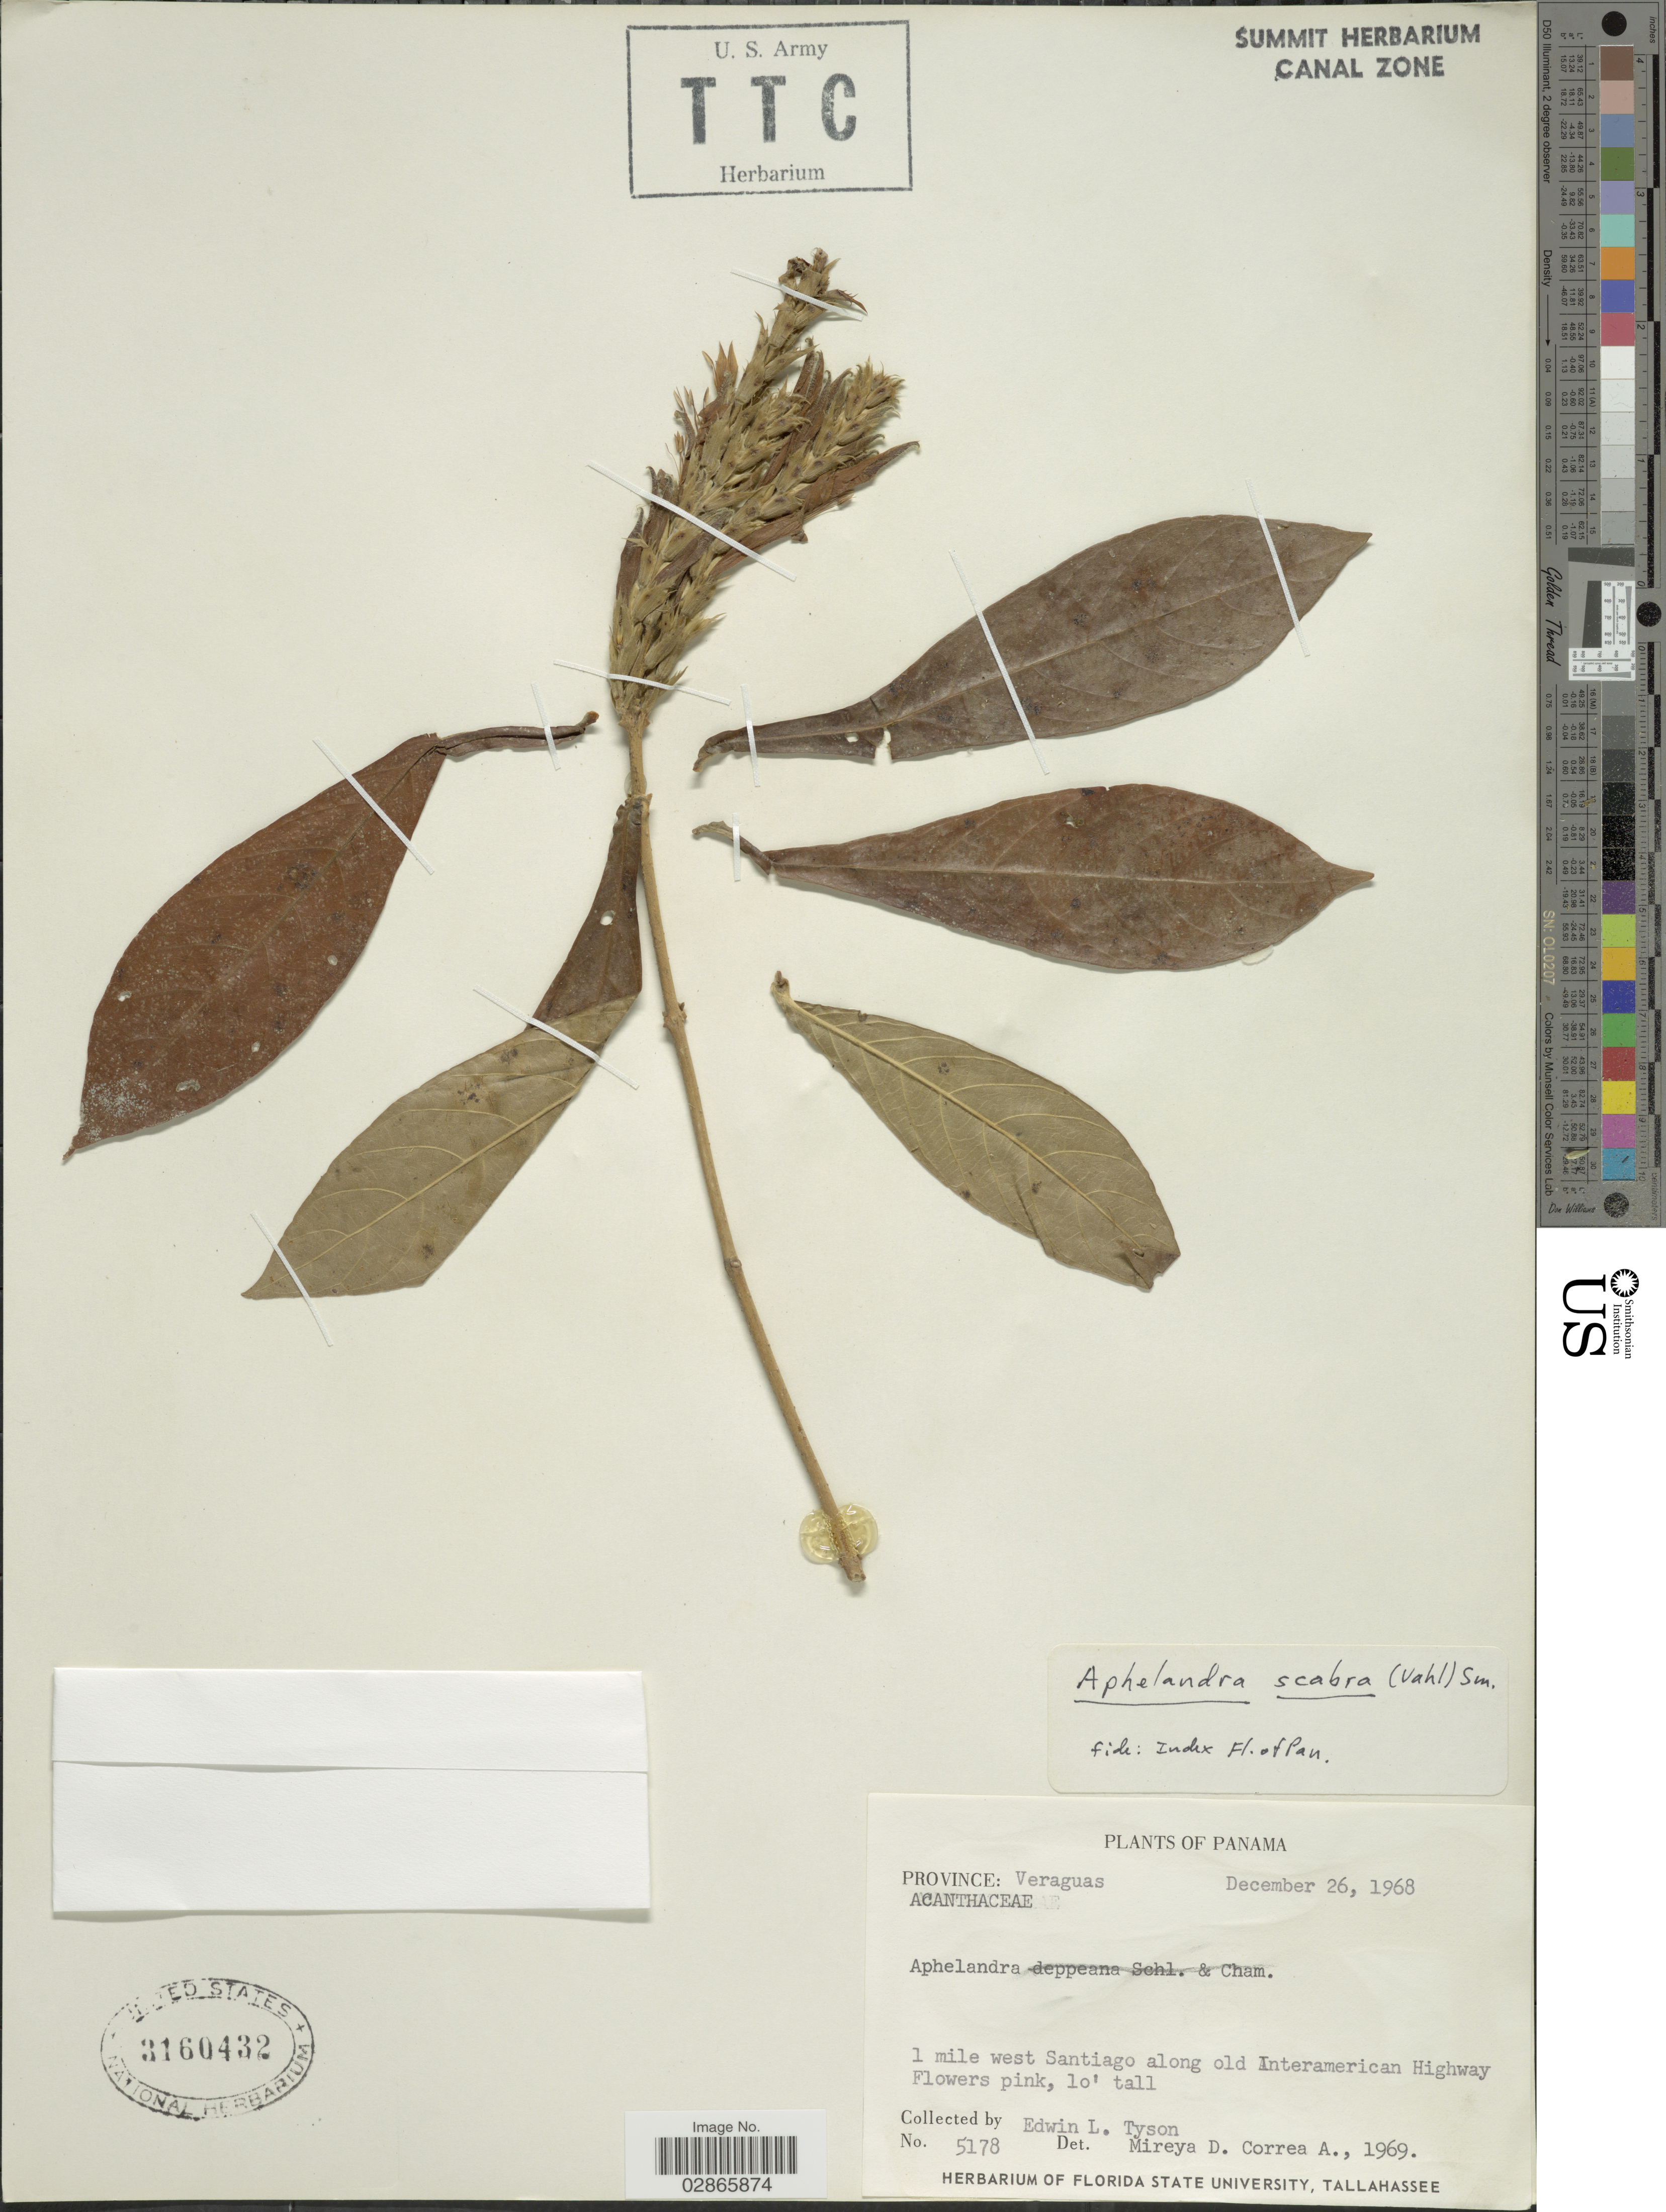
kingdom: Plantae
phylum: Tracheophyta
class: Magnoliopsida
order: Lamiales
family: Acanthaceae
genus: Aphelandra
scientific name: Aphelandra deppeana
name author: Schltdl. & Cham.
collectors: E. L. Tyson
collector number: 5178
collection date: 1968-12-26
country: Panama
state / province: Veraguas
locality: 1 mile west Santiago along old Interamerican Highway.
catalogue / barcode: US 3160432